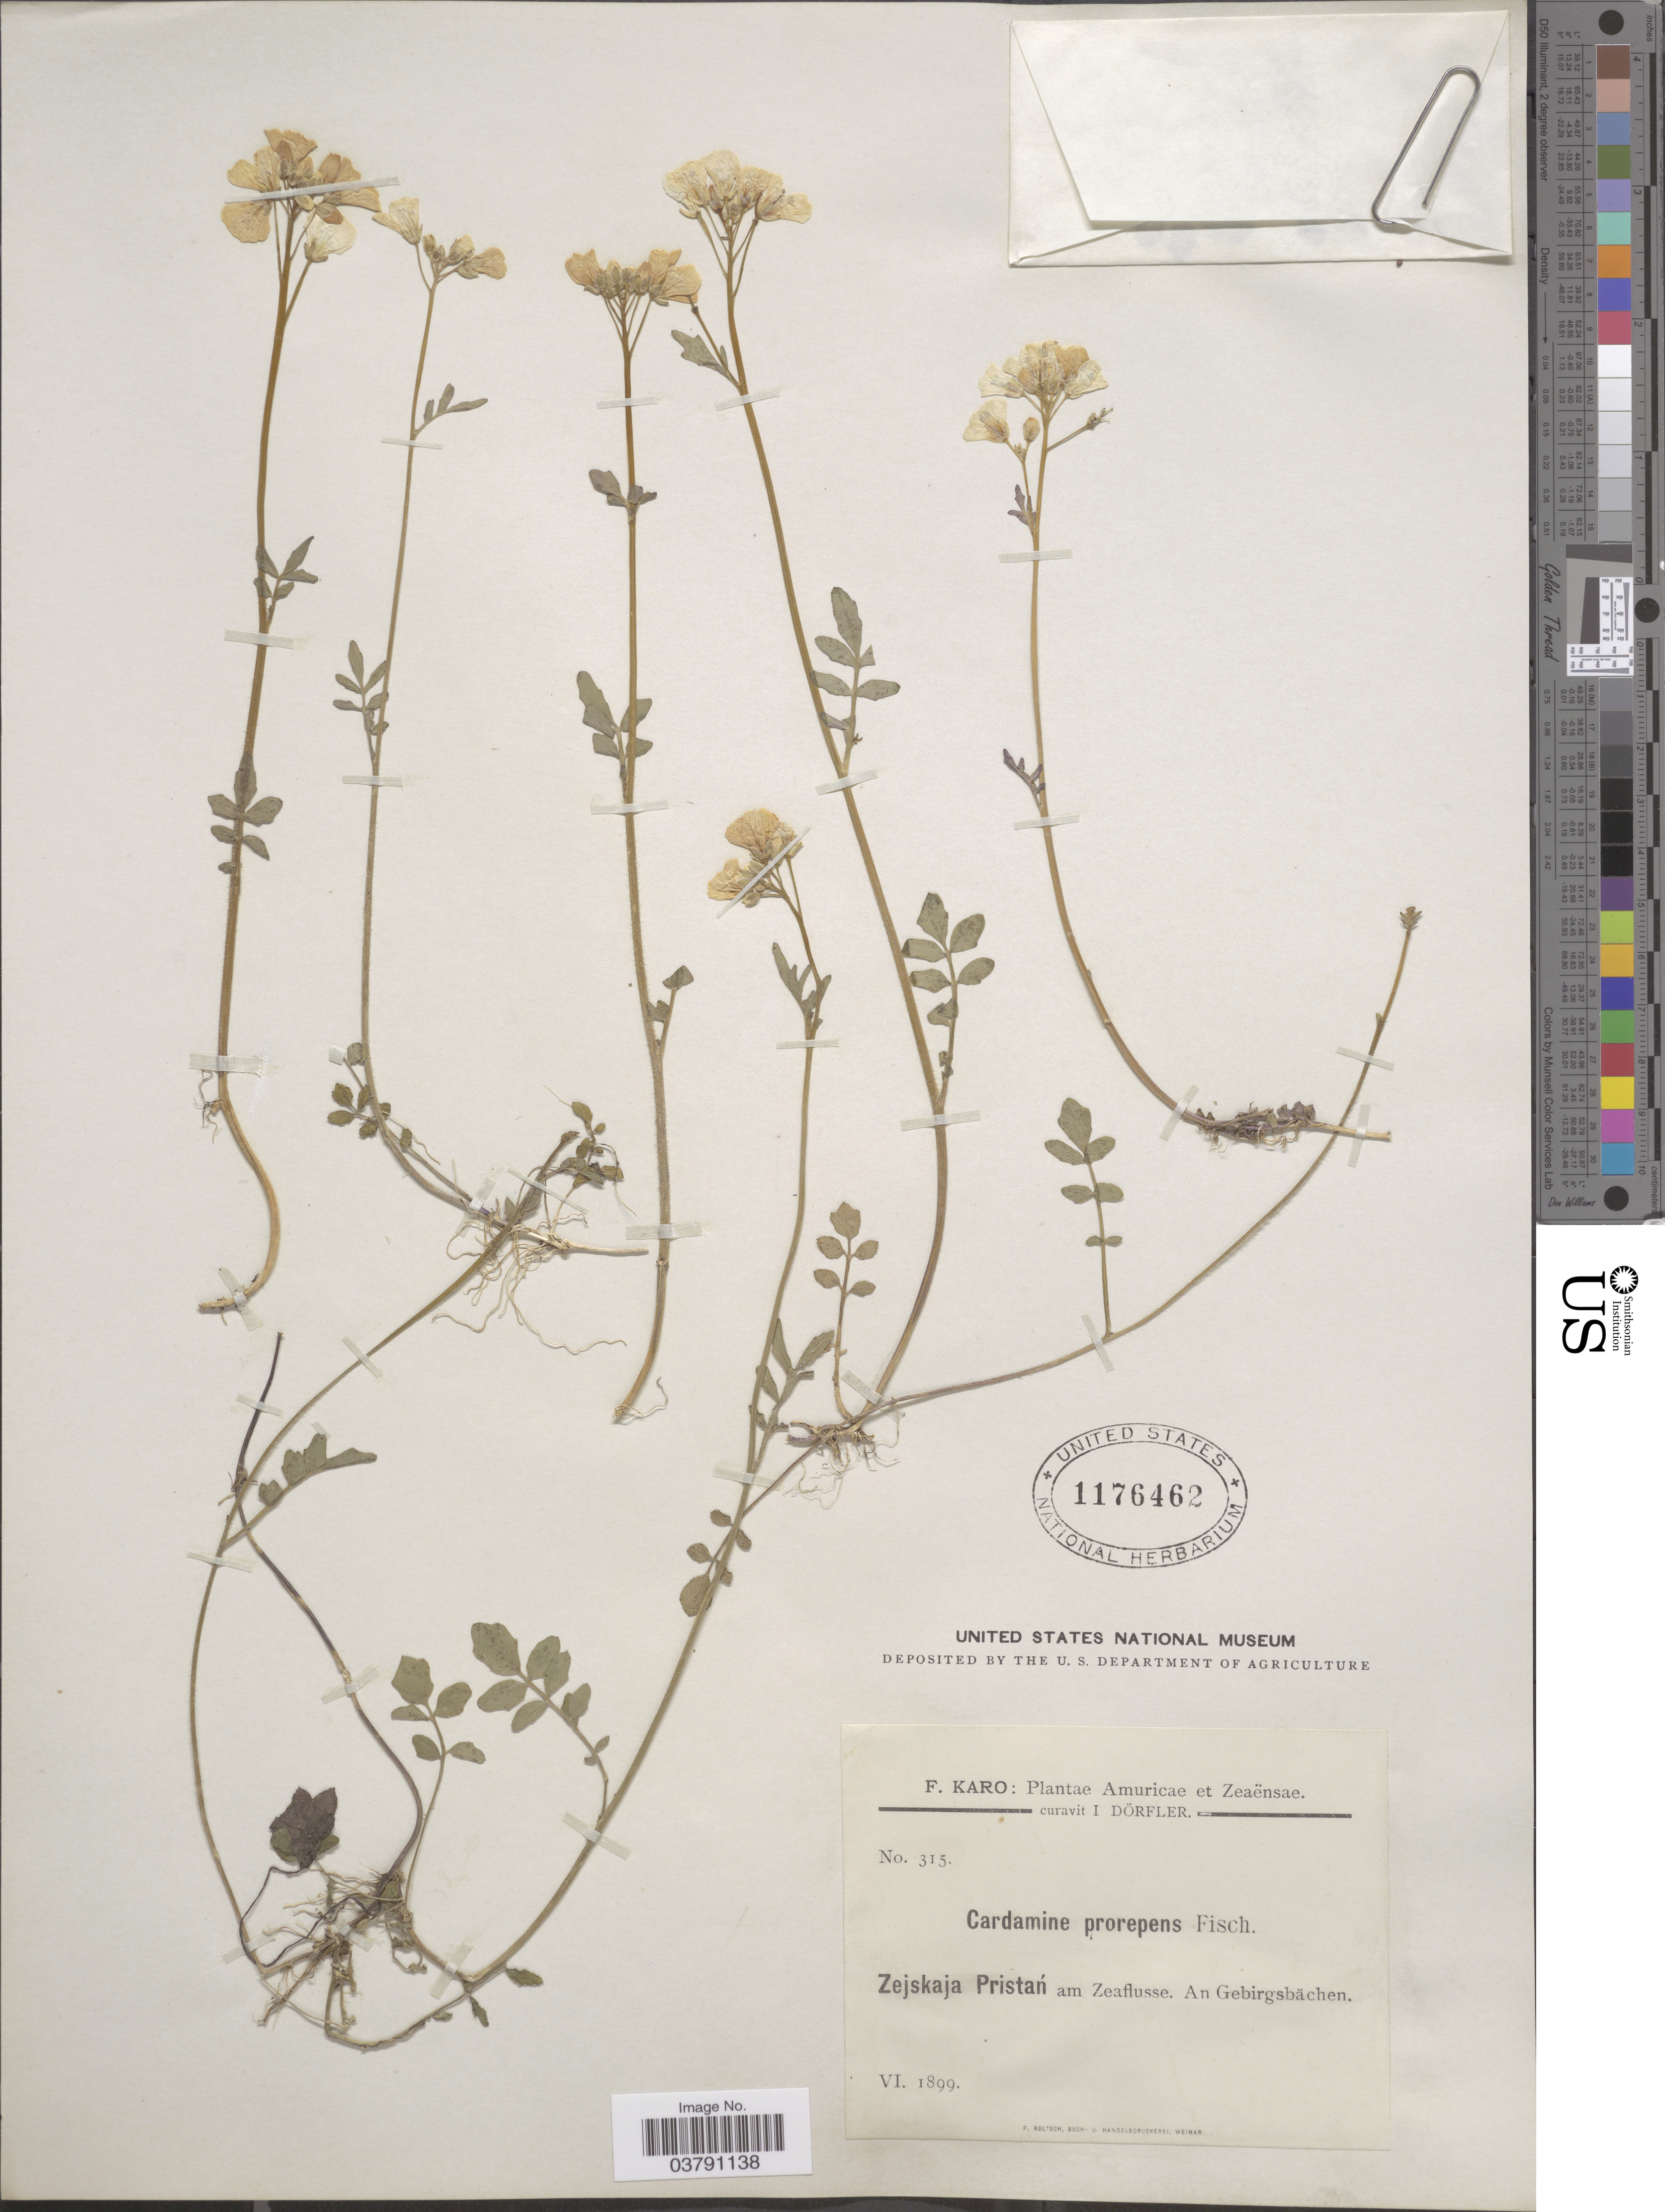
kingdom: Plantae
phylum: Tracheophyta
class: Magnoliopsida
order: Brassicales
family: Brassicaceae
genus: Cardamine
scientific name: Cardamine prorepens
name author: Fisch.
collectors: F. Karo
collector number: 315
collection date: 1899-06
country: Russian Federation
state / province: Amur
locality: Amuricæ et Zeaënsae. Zejskaja Pristan am Zeaflusse. An Gebirgsbächen.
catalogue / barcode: US 1176462